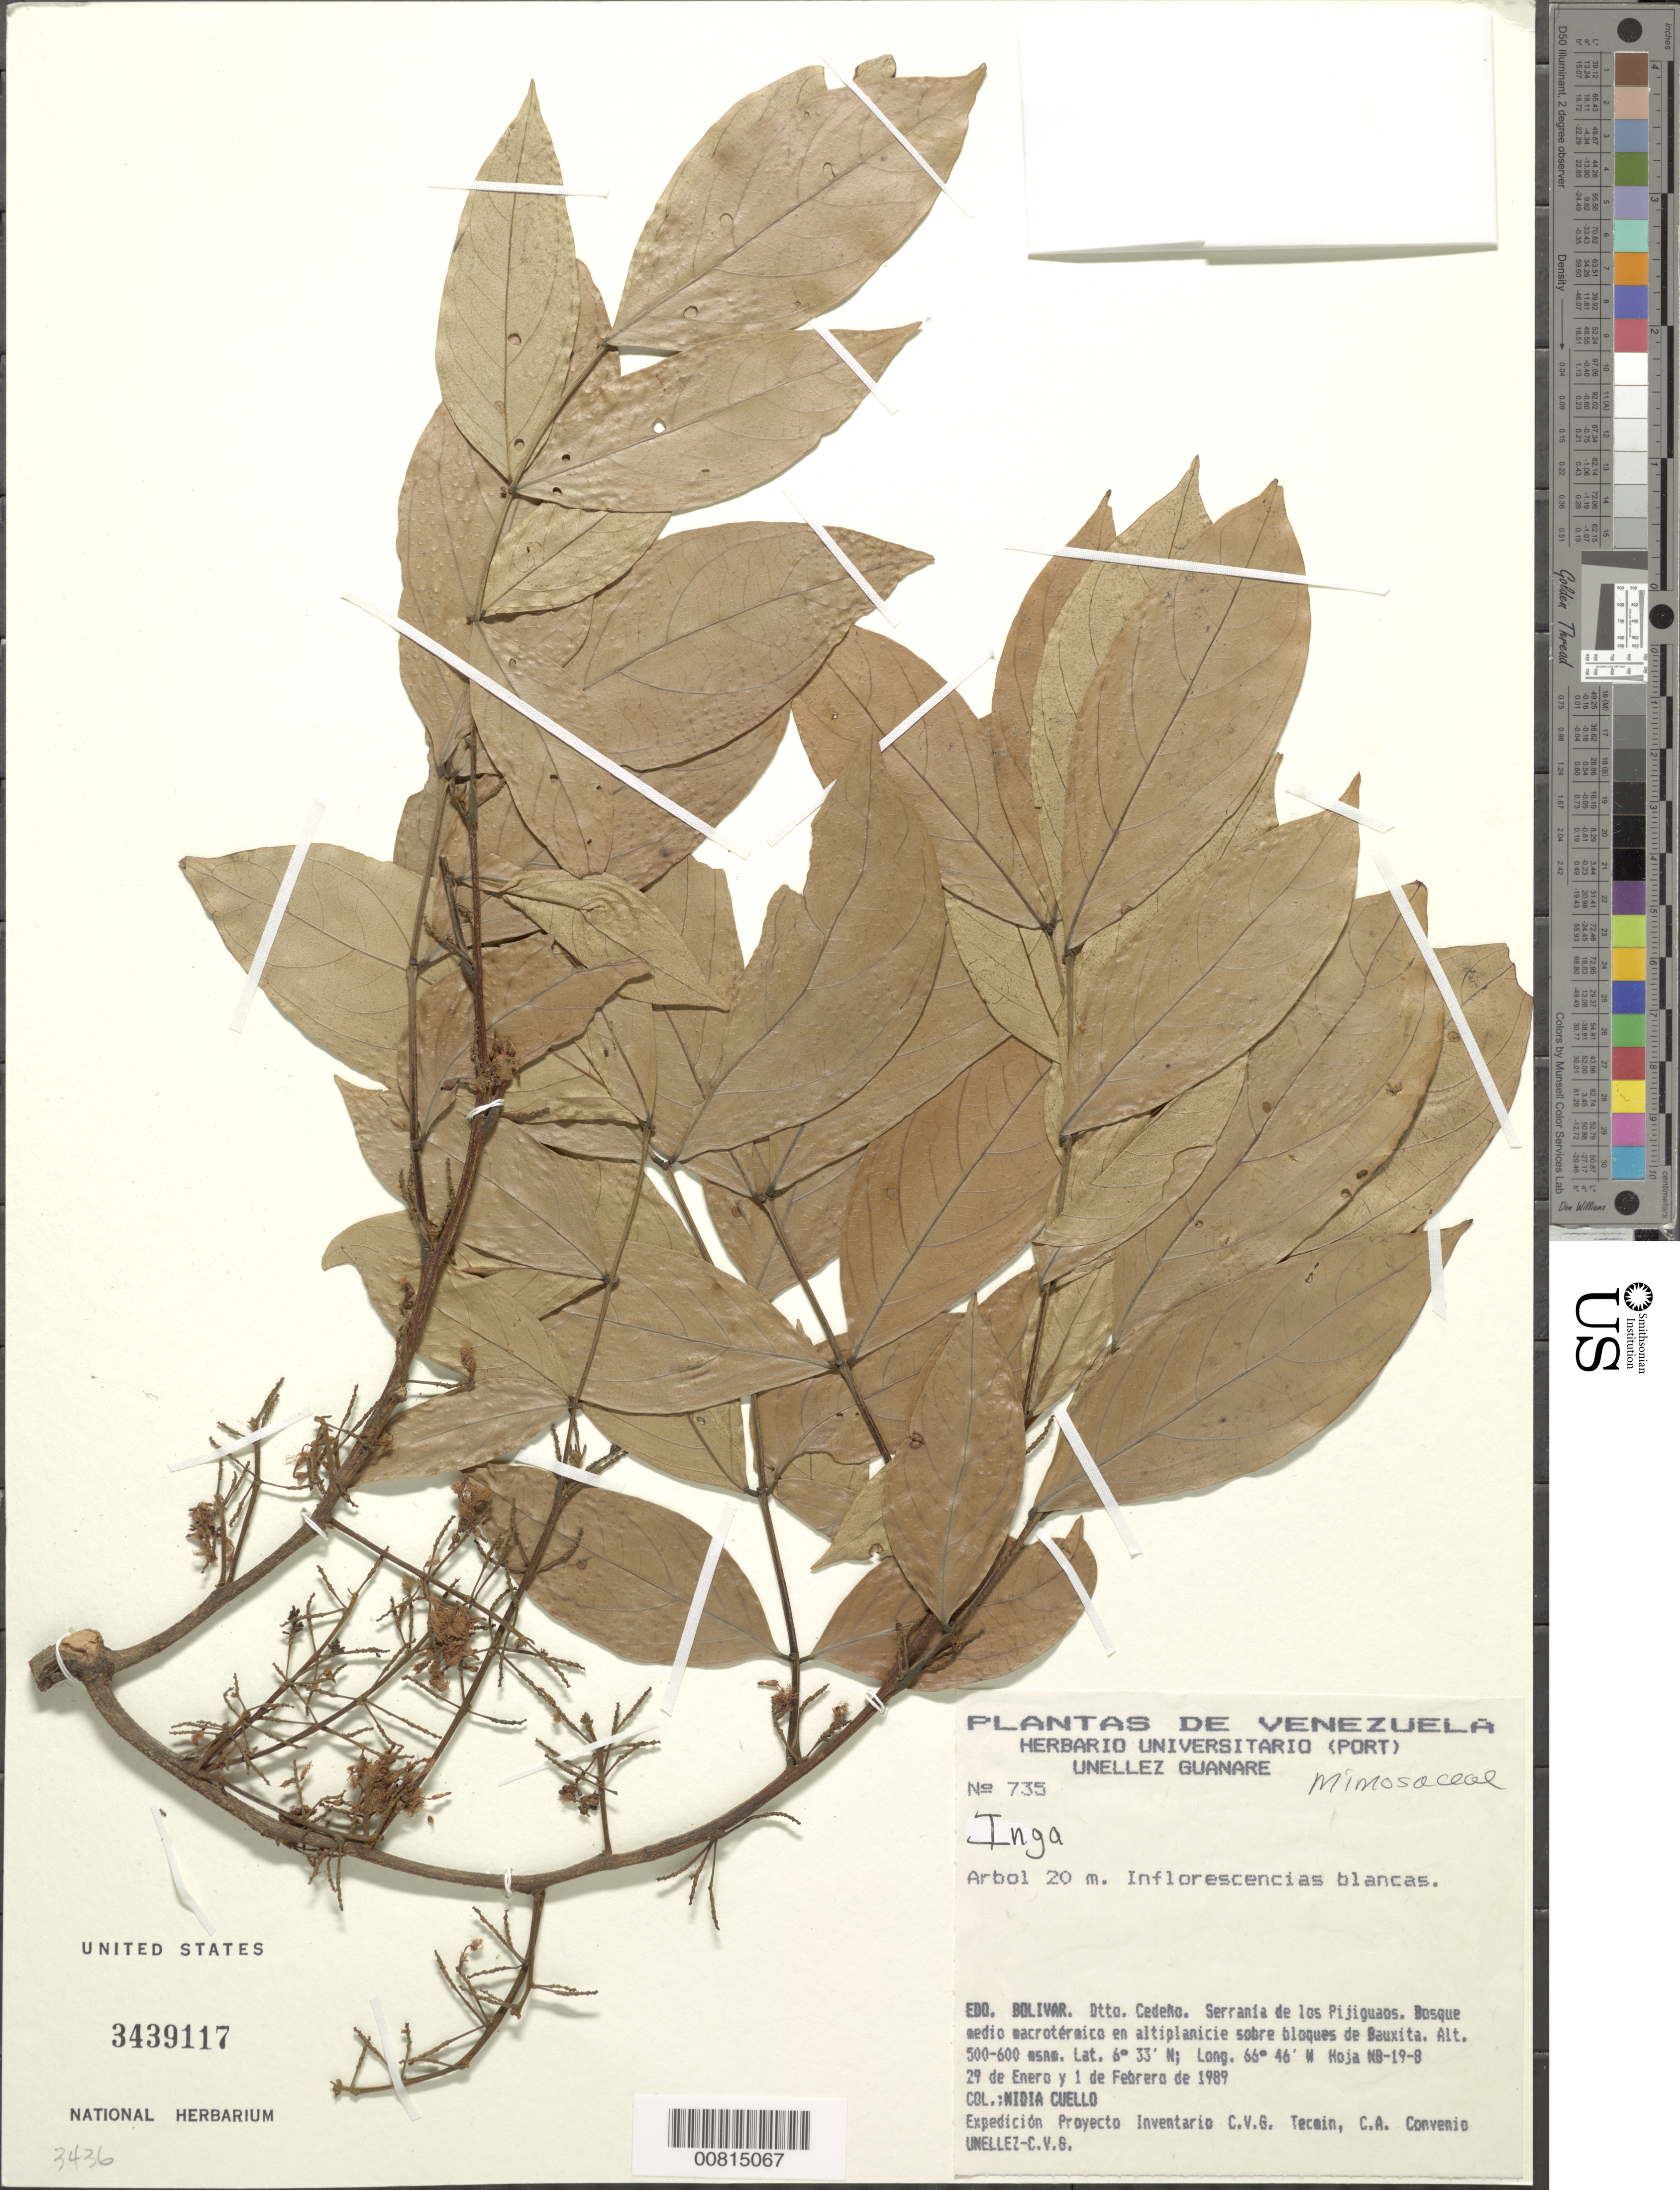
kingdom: Plantae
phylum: Tracheophyta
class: Magnoliopsida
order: Fabales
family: Fabaceae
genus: Inga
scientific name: Inga sp.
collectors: N. L. Cuello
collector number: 735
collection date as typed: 29-Jan-89 to 1-Feb-89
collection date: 1989-01-29/1989-02-01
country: Venezuela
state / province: Bolívar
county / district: Cedeño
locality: Serranía de los Pijiguaos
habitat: Bosque medio macrotermico en altiplanicie sobre bloques de bauxita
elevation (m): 500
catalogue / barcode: US 3439117